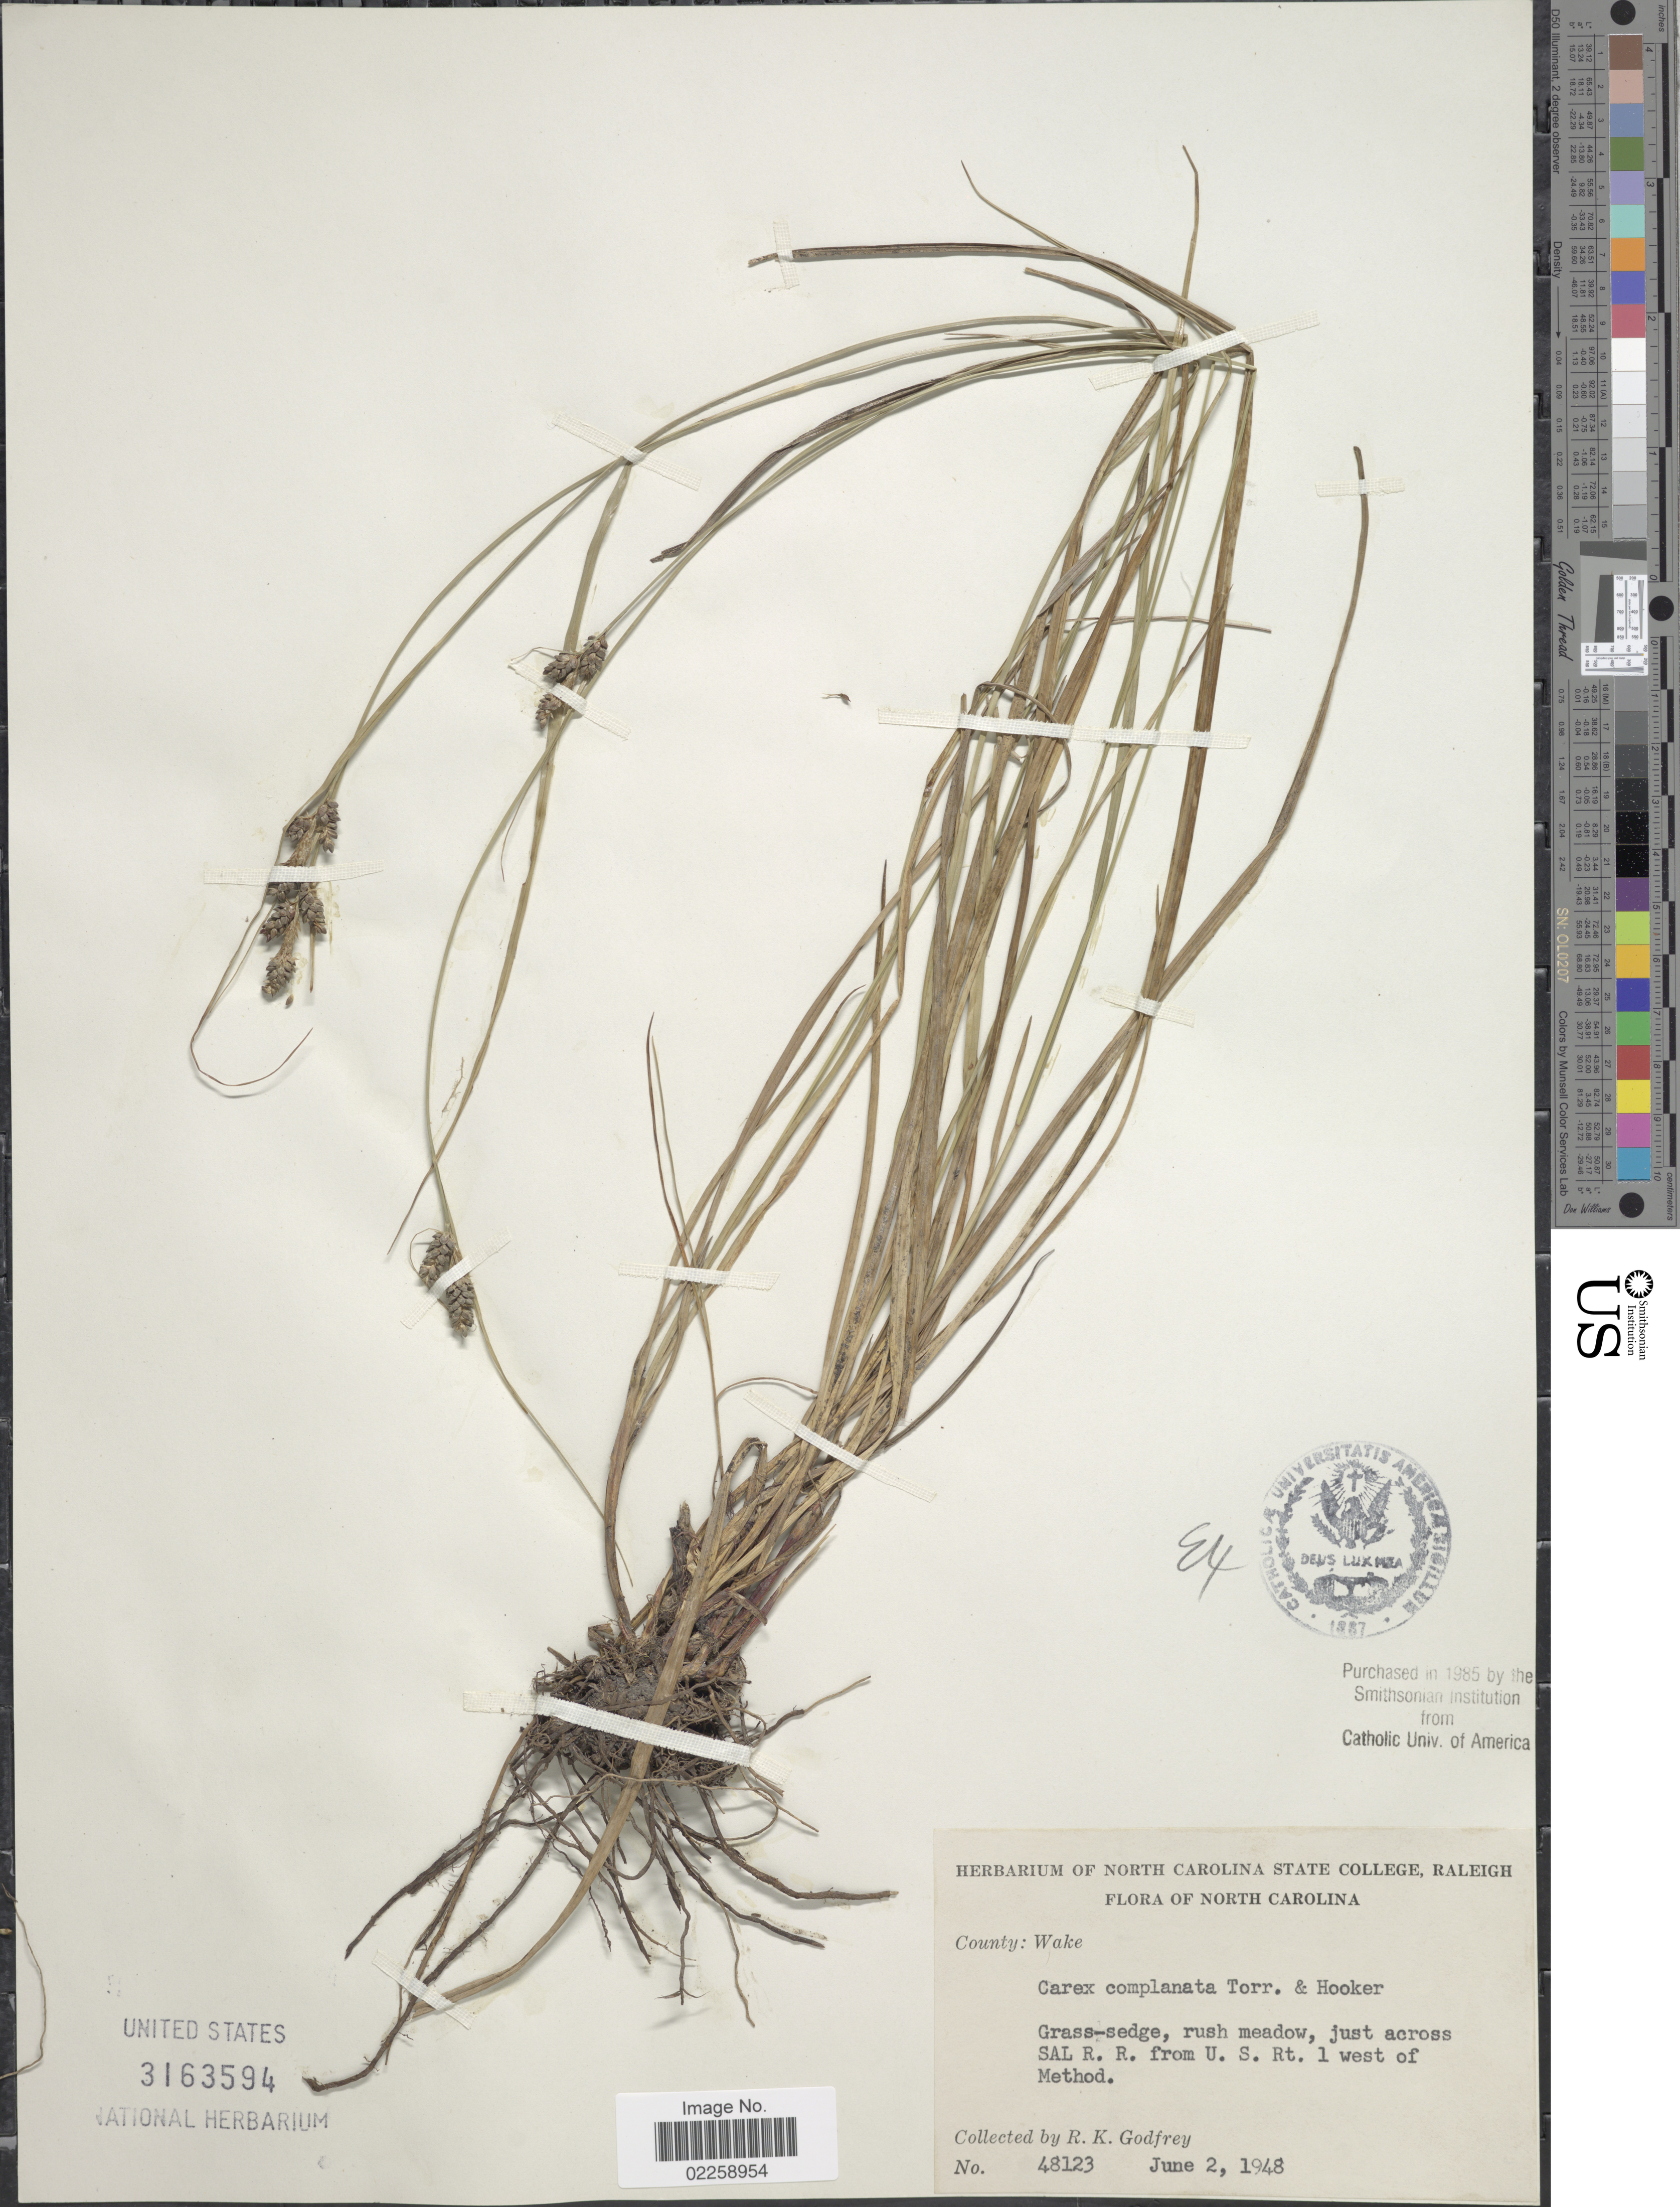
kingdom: Plantae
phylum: Tracheophyta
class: Liliopsida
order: Poales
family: Cyperaceae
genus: Carex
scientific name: Carex complanata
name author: Torr. & Hook.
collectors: R. K. Godfrey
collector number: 48123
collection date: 1948-06-02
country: United States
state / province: North Carolina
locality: County: Wake, just across SAL R.R. from U.S. Rt. 1 west of Method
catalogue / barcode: US 3163594